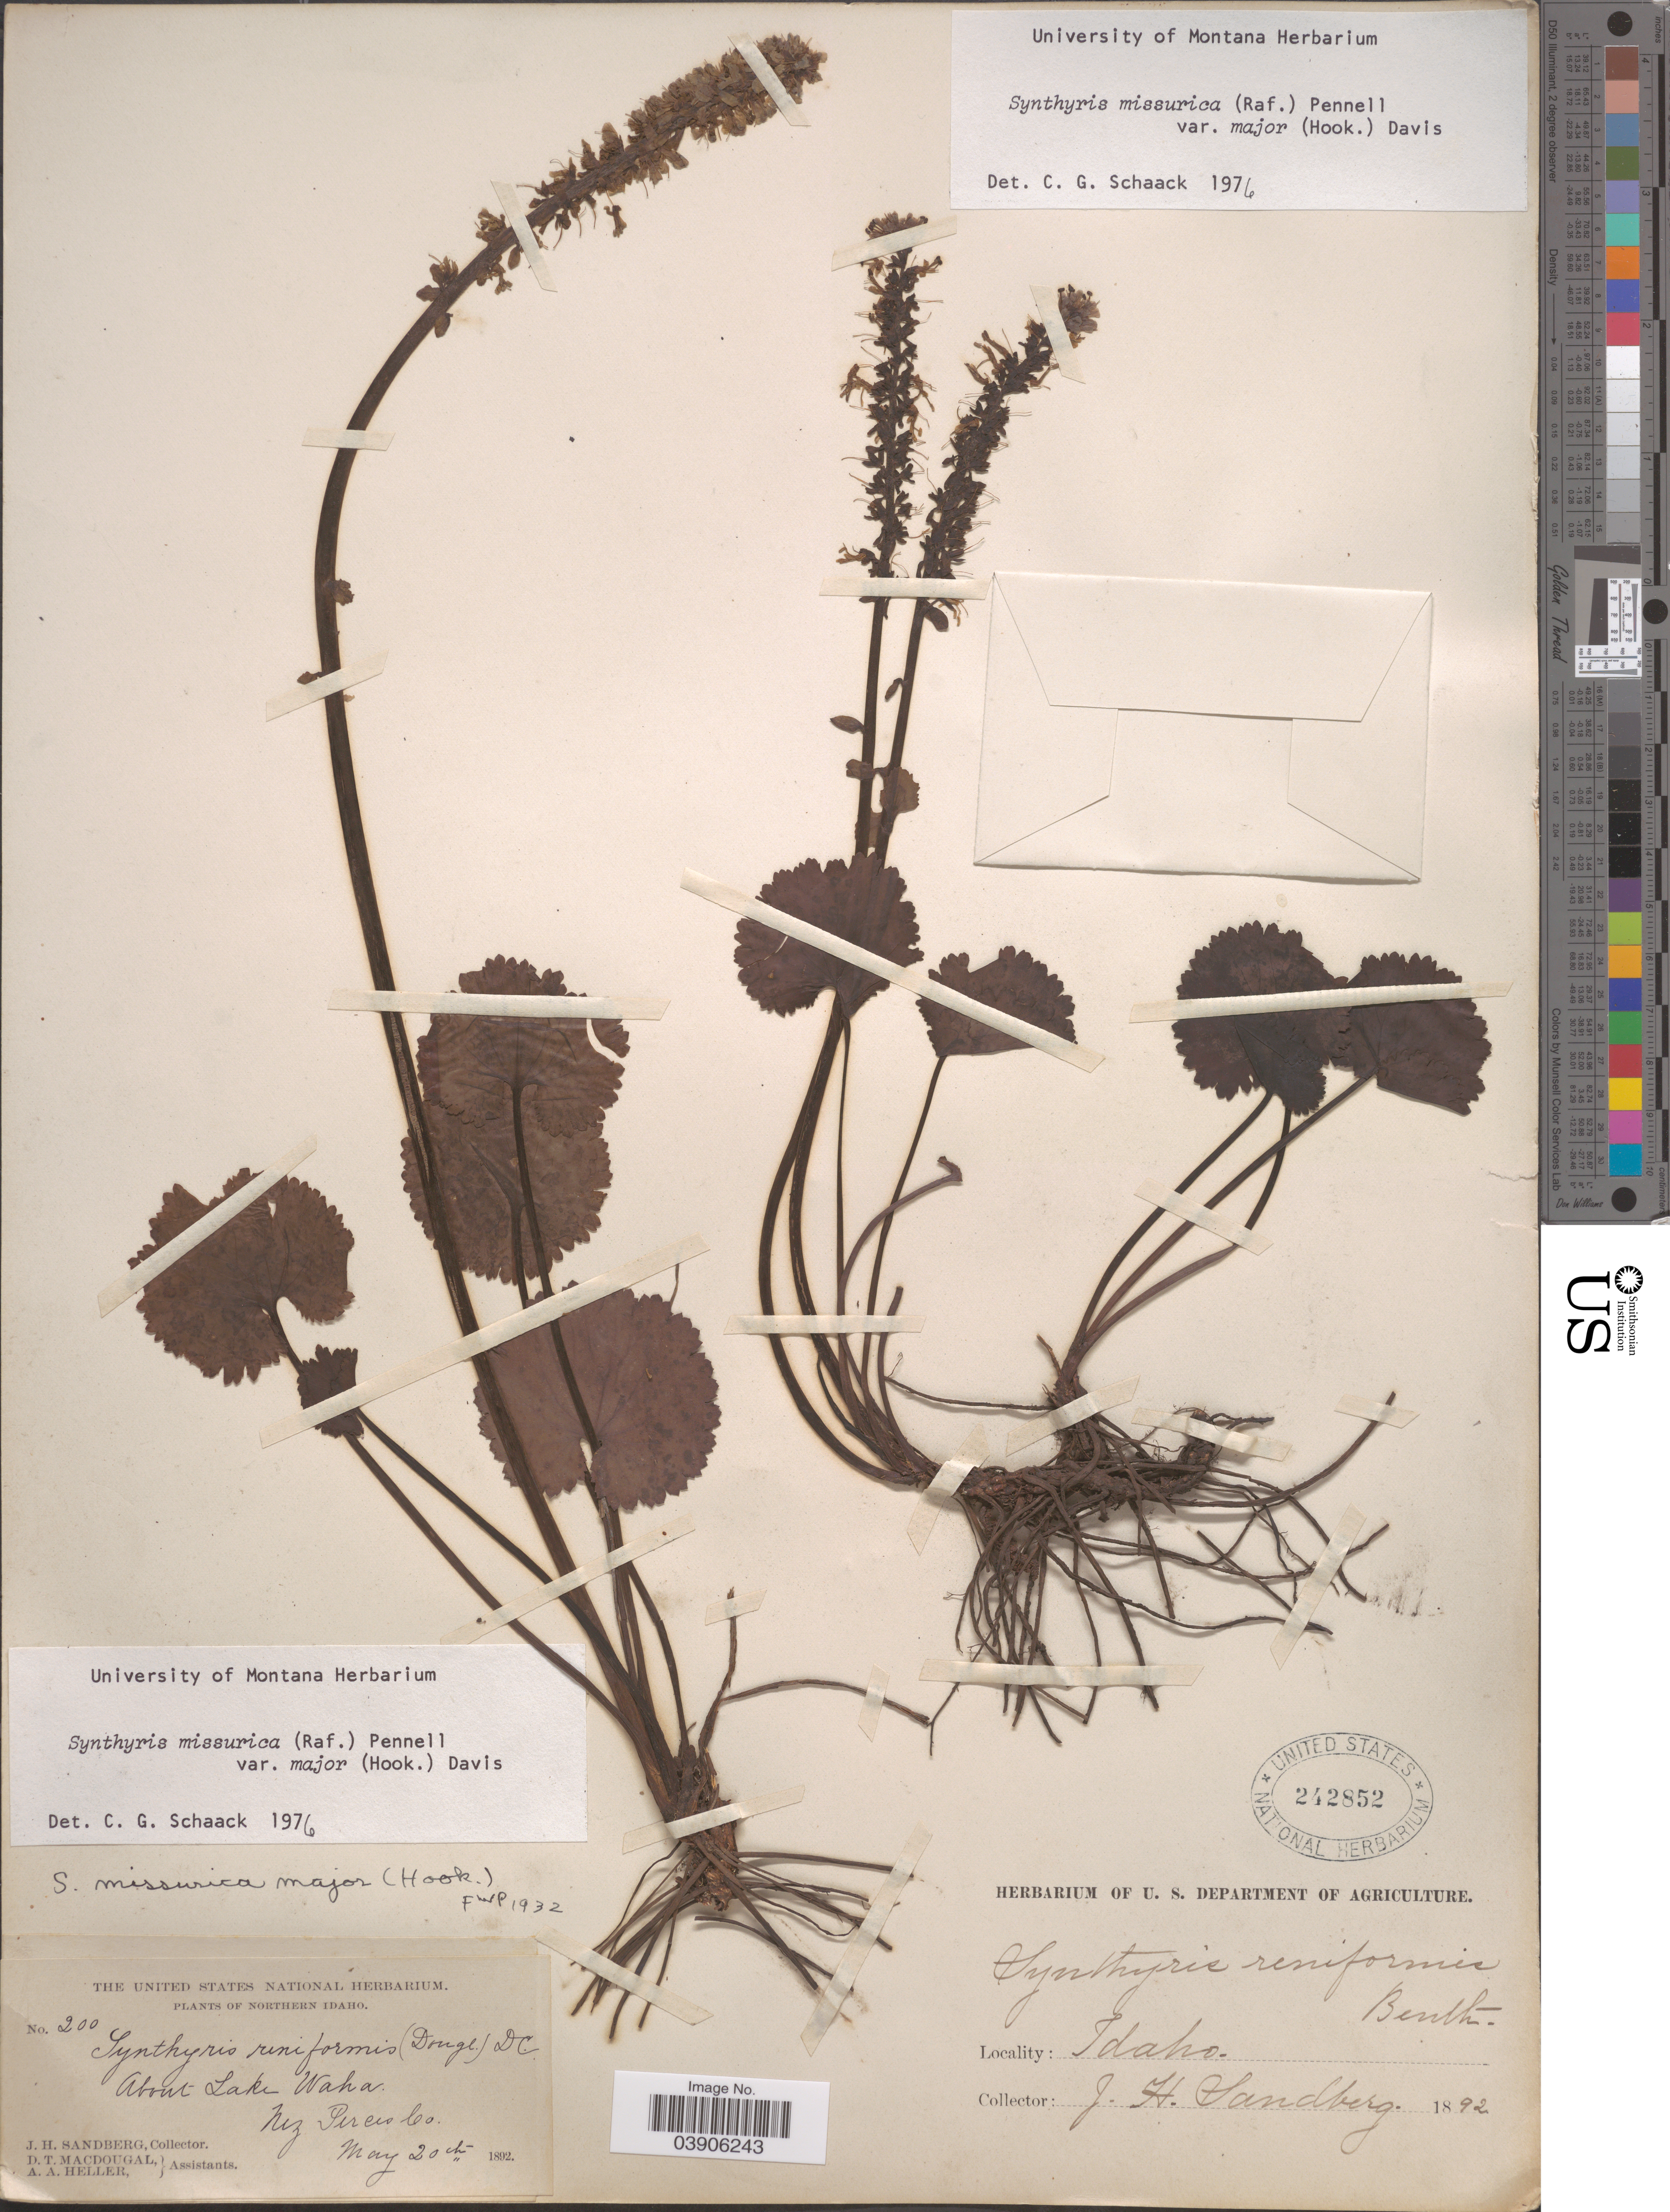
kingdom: Plantae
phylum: Tracheophyta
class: Magnoliopsida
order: Lamiales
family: Plantaginaceae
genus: Synthyris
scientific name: Synthyris missurica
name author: (Raf.) Pennell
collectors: J. H. Sandberg, D. T. MacDougal & A. A. Heller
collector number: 200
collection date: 1892-05-20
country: United States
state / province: Idaho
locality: Northern Idaho. About Lake Waha. Nez Perces Co.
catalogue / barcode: US 242852